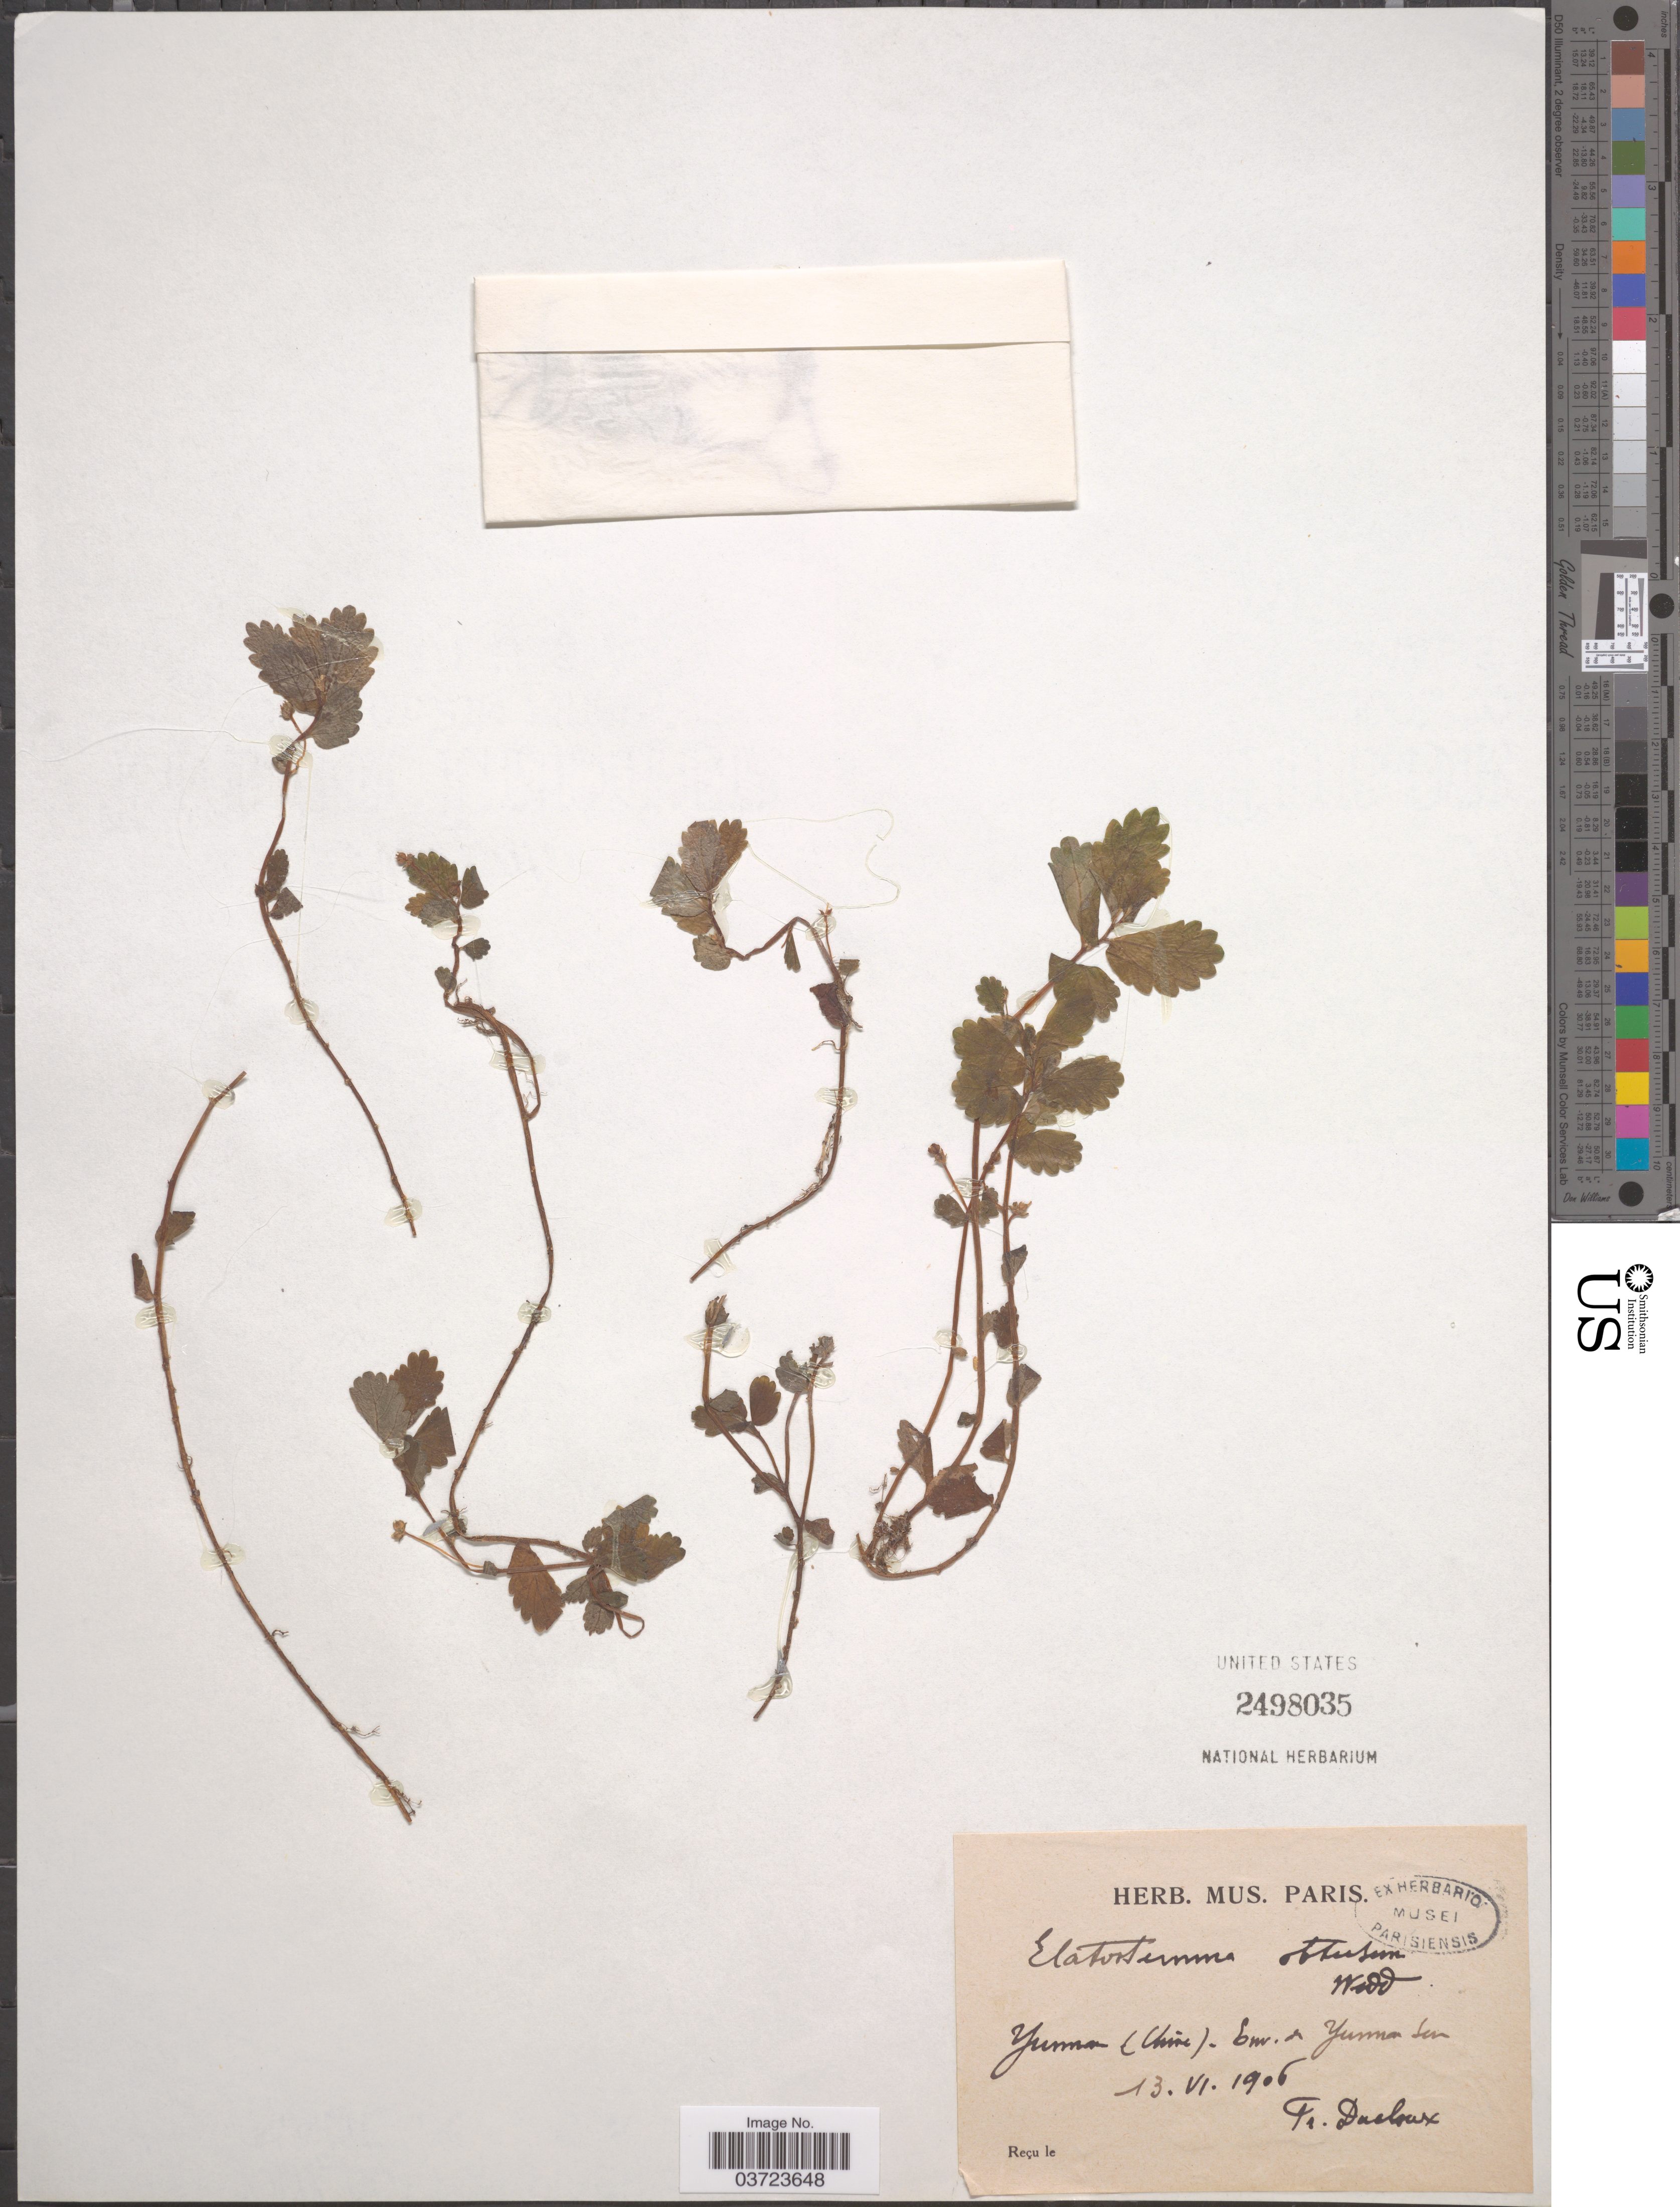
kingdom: Plantae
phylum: Tracheophyta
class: Magnoliopsida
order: Rosales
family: Urticaceae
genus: Elatostema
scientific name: Elatostema obtusum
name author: Wedd.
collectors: F. Ducloux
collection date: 1906-06-13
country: China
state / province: Yunnan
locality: [illegible text] Yunnan terr[interpreted].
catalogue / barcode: US 2498035